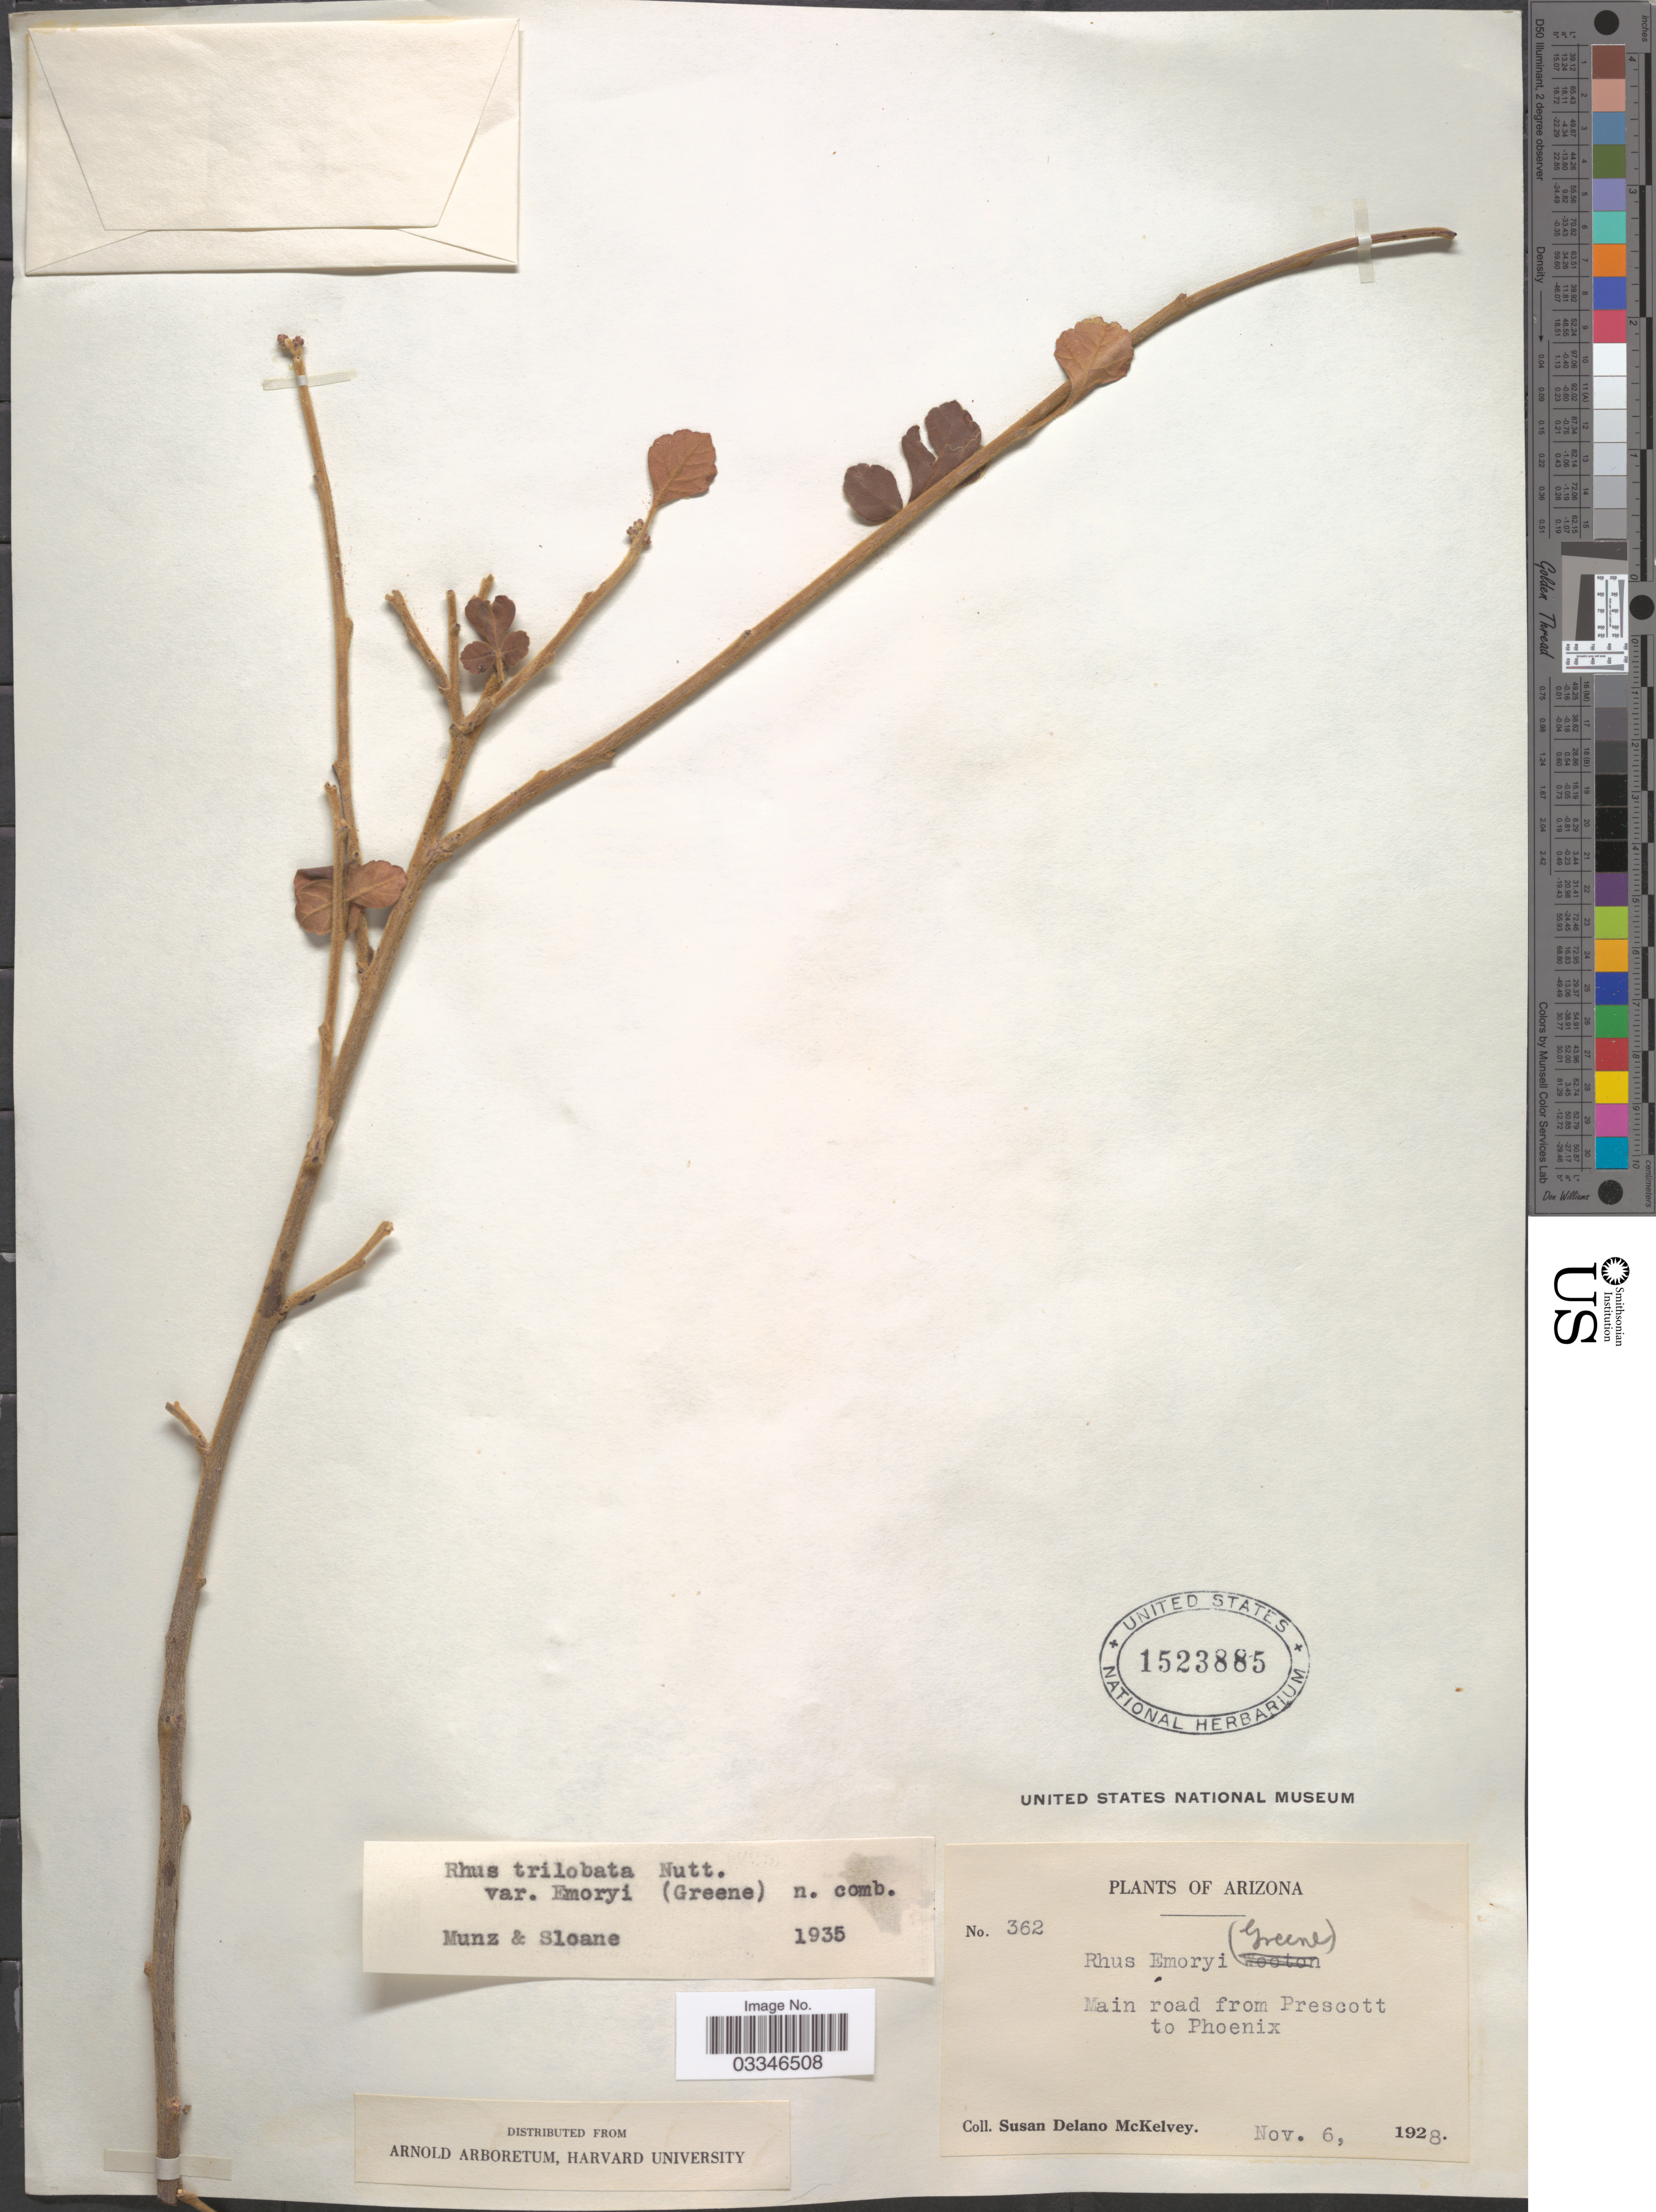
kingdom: Plantae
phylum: Tracheophyta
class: Magnoliopsida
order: Sapindales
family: Anacardiaceae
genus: Rhus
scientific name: Rhus trilobata var. pilosissima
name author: Engl.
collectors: S. A. McKelvey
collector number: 362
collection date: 1928-11-06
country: United States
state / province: Arizona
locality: Main road from Prescott to Phoenix.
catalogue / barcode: US 1523885